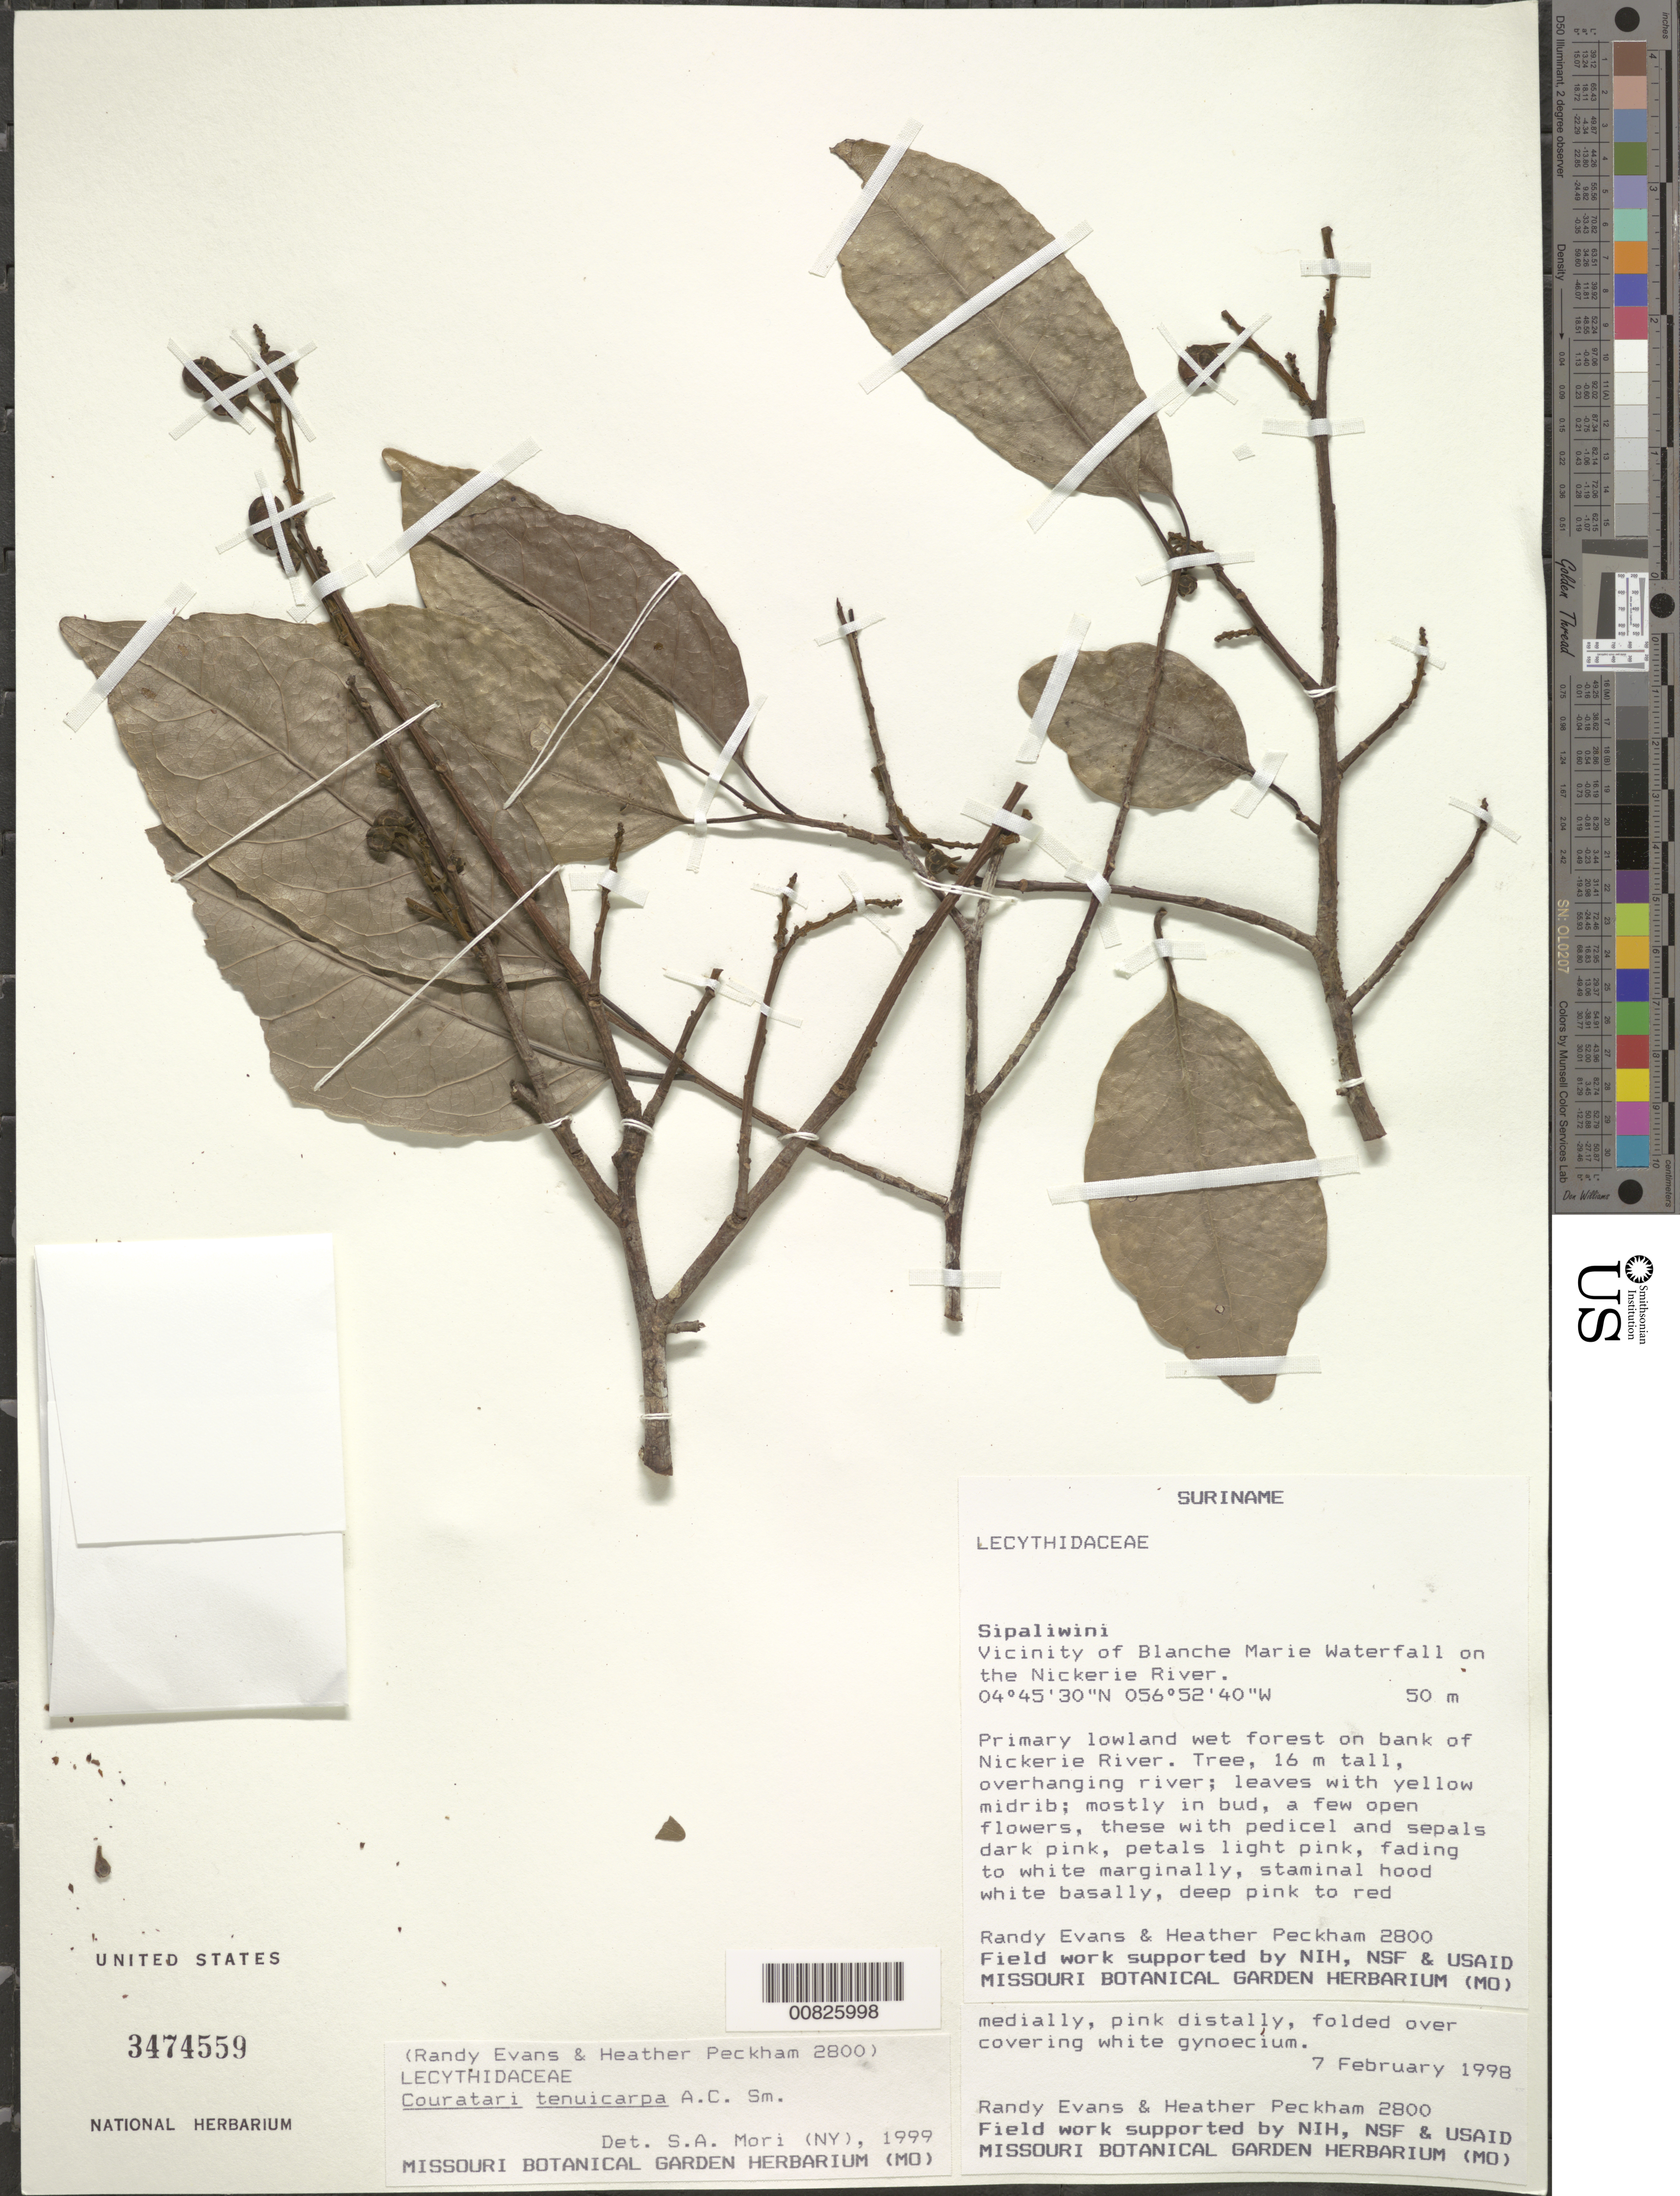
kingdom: Plantae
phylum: Tracheophyta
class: Magnoliopsida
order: Ericales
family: Lecythidaceae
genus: Couratari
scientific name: Couratari tenuicarpa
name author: A.C. Sm.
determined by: Mori, Scott A.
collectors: R. Evans & H. Peckham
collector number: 2800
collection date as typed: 7-Feb-98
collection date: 1998-02-07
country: Suriname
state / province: Sipaliwini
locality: Blanche Marie Waterfall, vic., on Nickerie R.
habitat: Primary lowland wet forest on bank of river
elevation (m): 50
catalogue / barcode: US 3474559